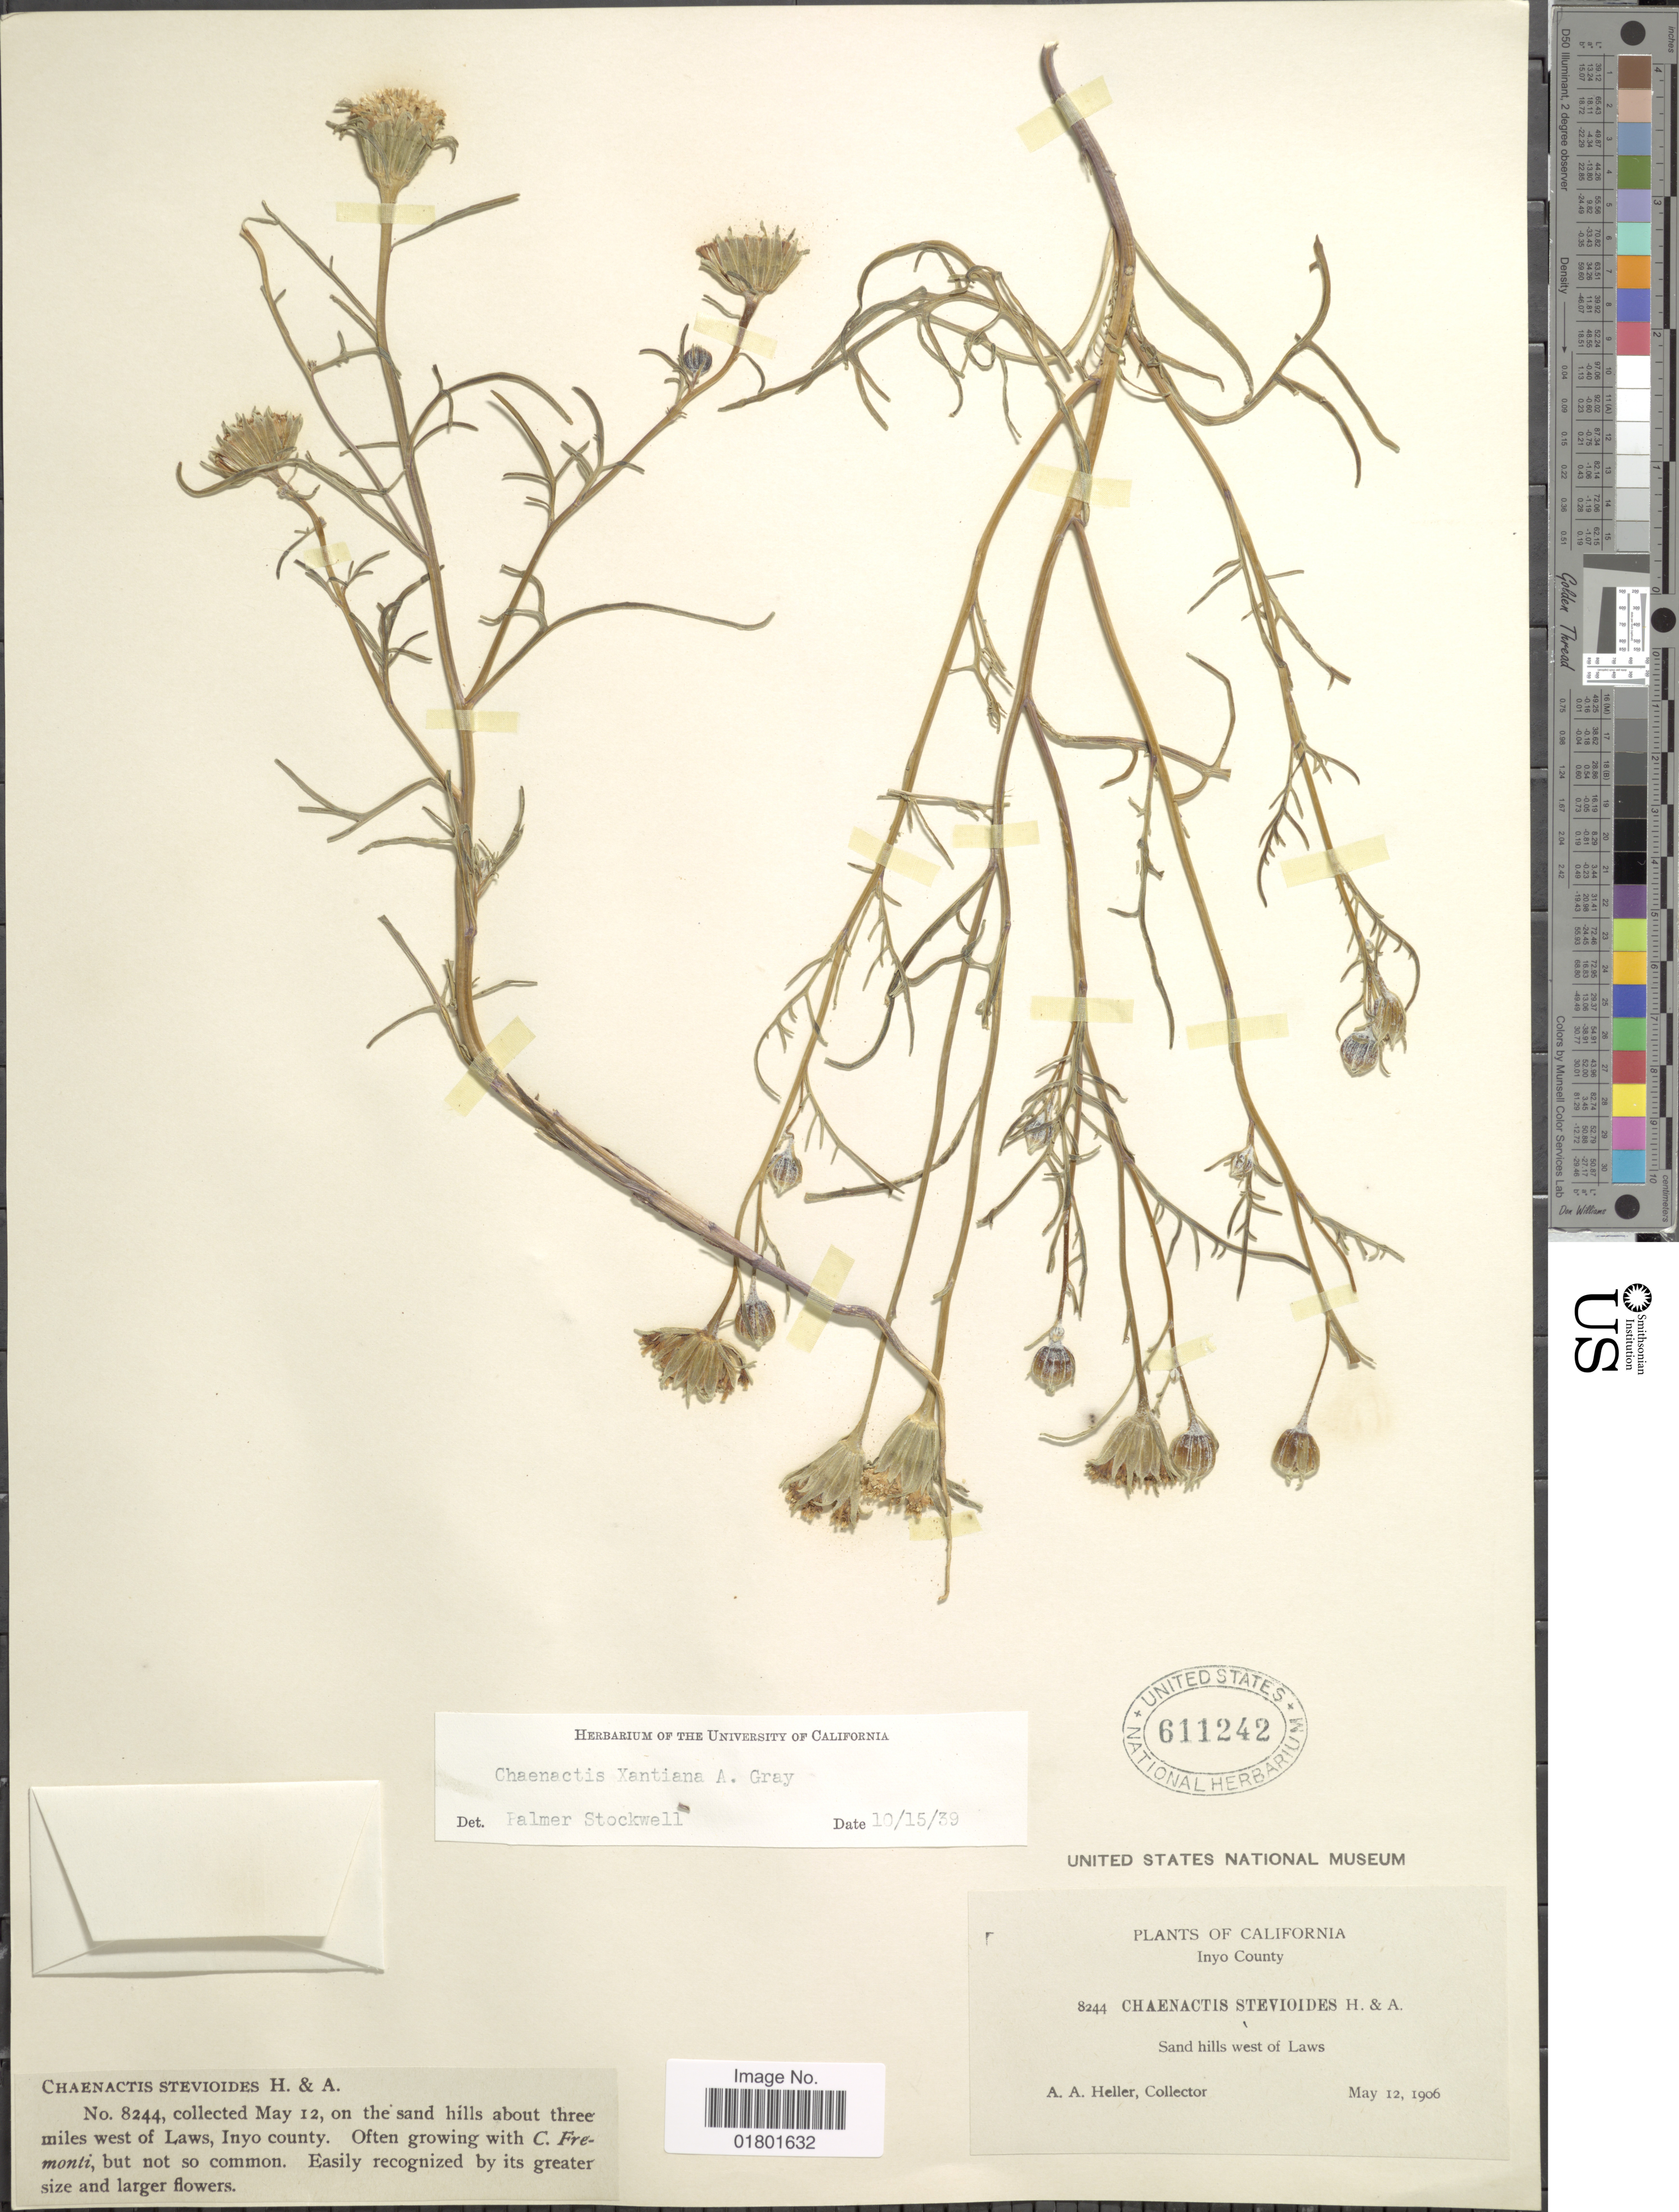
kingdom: Plantae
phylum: Tracheophyta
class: Magnoliopsida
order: Asterales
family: Asteraceae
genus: Chaenactis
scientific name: Chaenactis xantiana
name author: A. Gray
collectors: A. A. Heller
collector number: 8244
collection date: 1906-05-12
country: United States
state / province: California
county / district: Inyo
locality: Inyo County, about three miles west of Laws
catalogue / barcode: US 611242